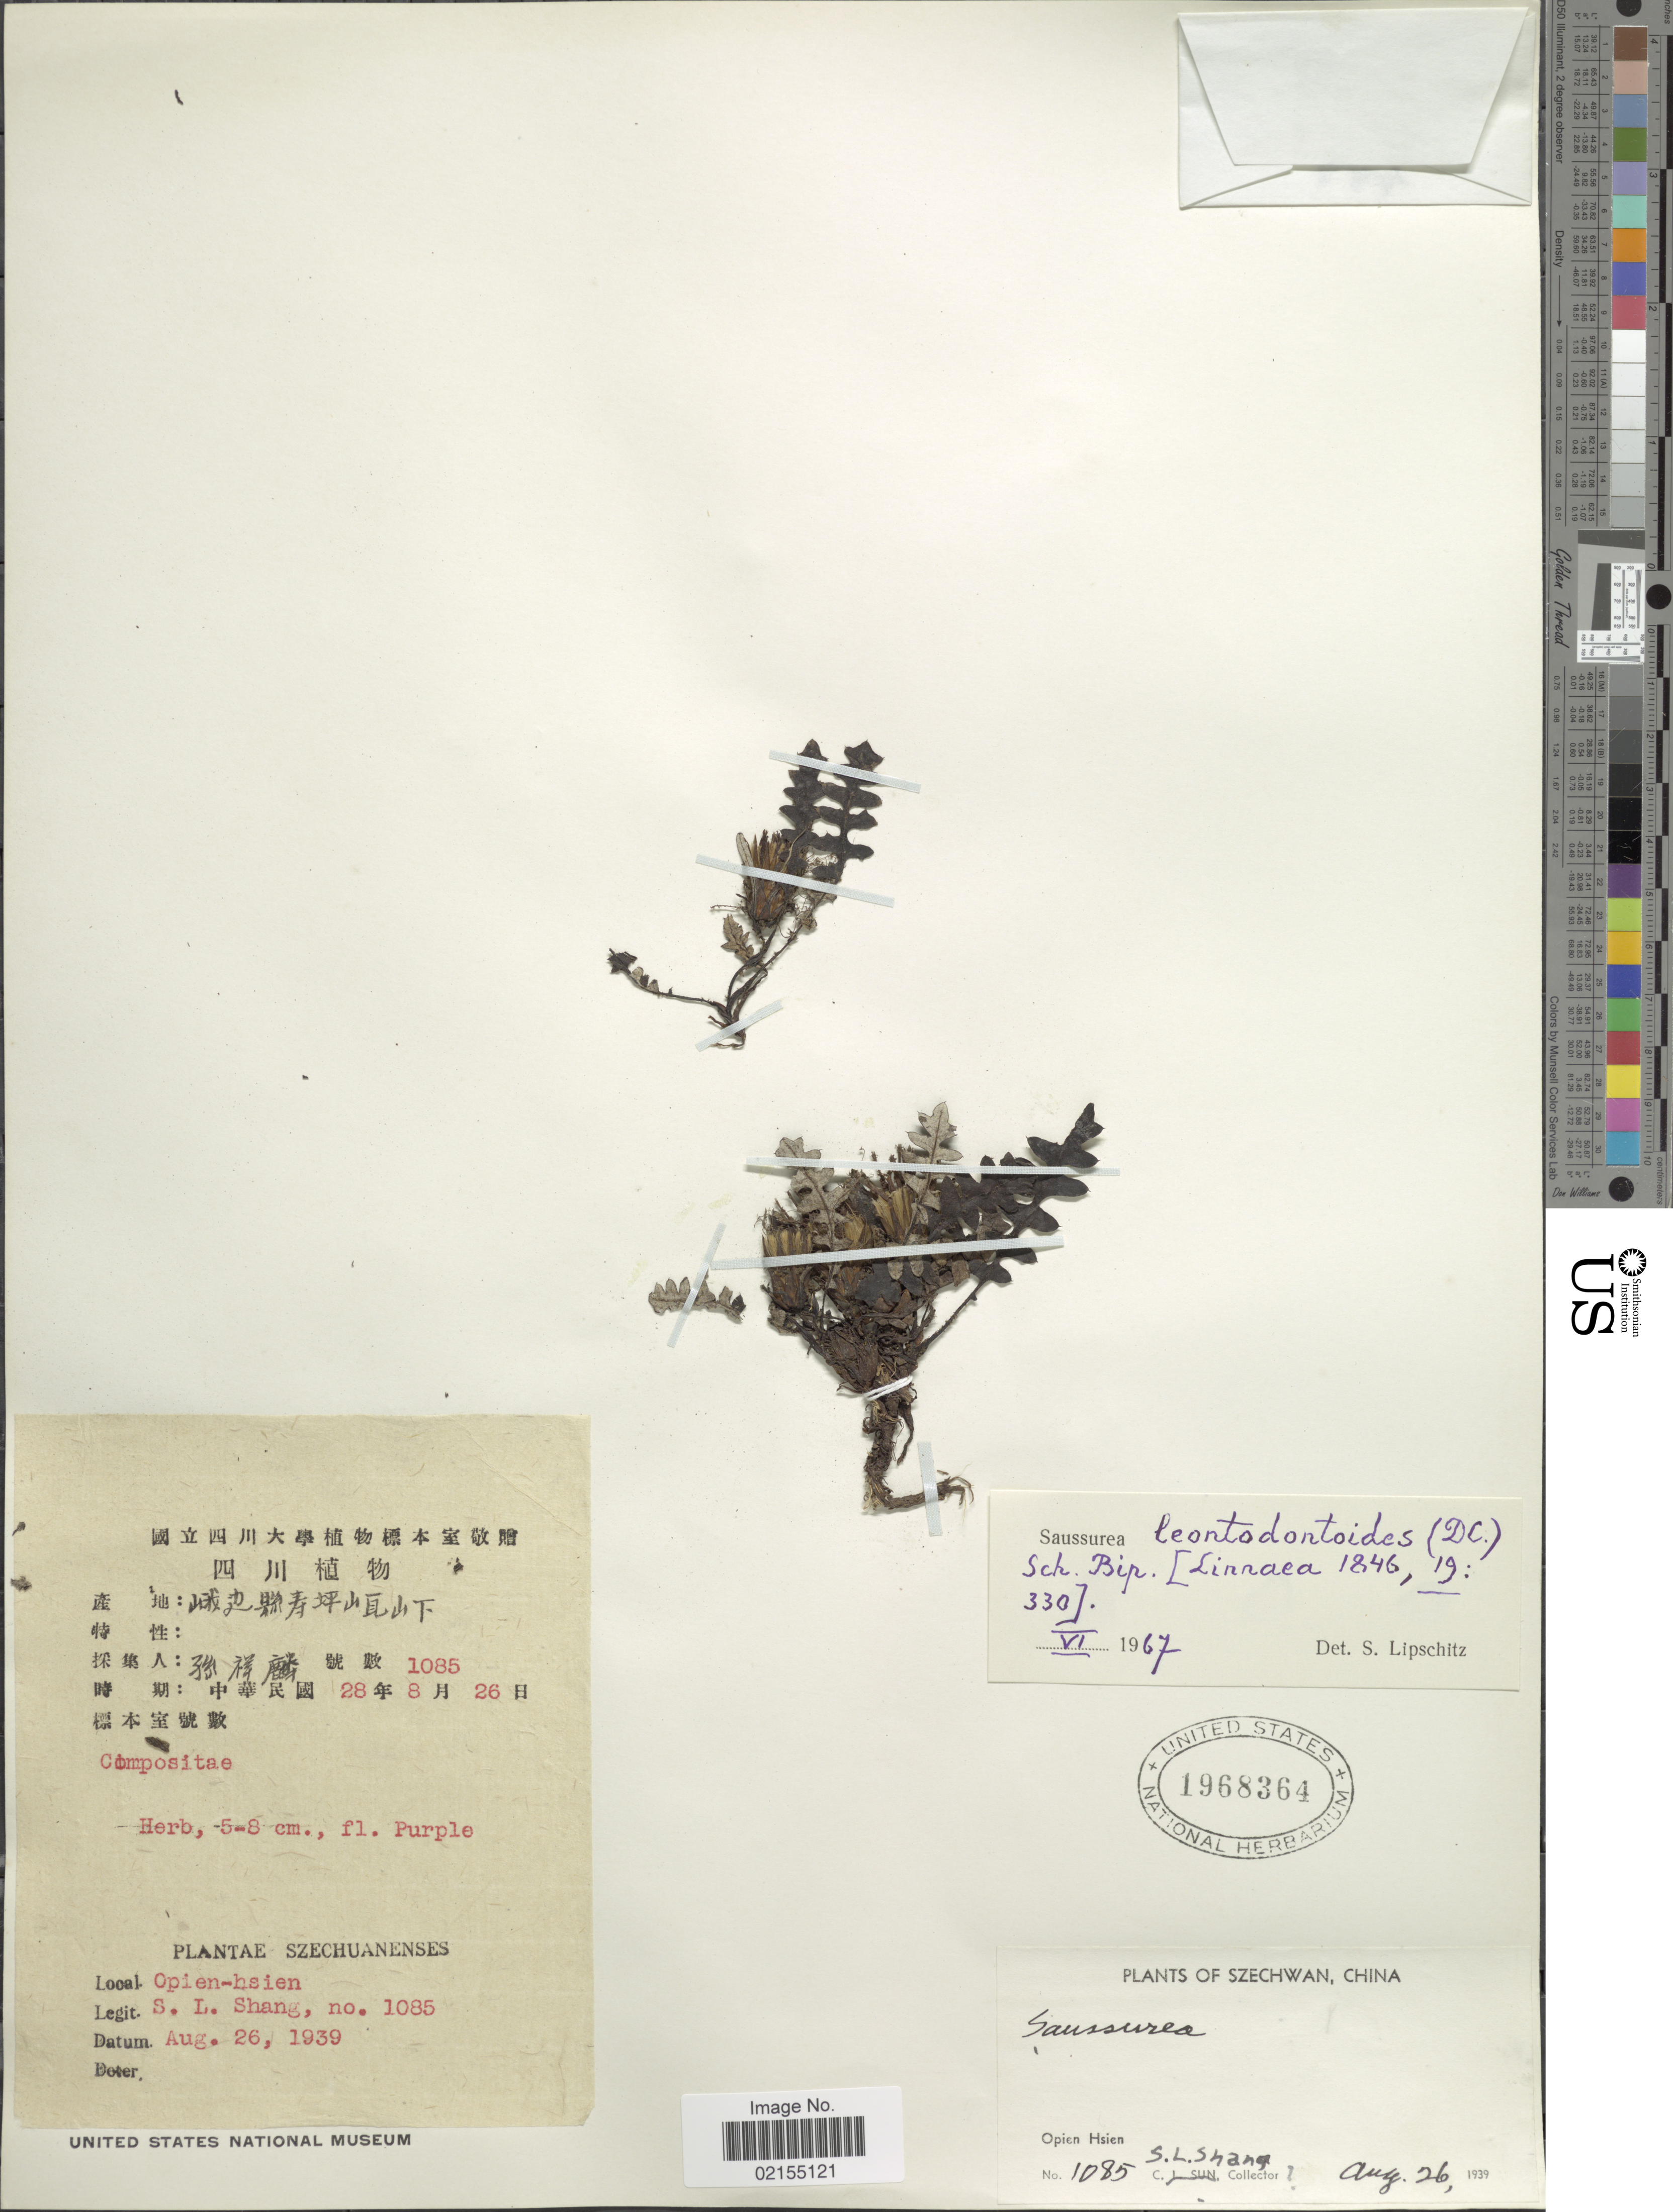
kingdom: Plantae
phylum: Tracheophyta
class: Magnoliopsida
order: Asterales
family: Asteraceae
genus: Saussurea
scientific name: Saussurea leontodontoides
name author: (DC.) Sch. Bip.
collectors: S. Shang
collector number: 1085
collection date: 1939-08-26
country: China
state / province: Sichuan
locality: Szechwan, China, Opien Hsien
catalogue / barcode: US 1968364